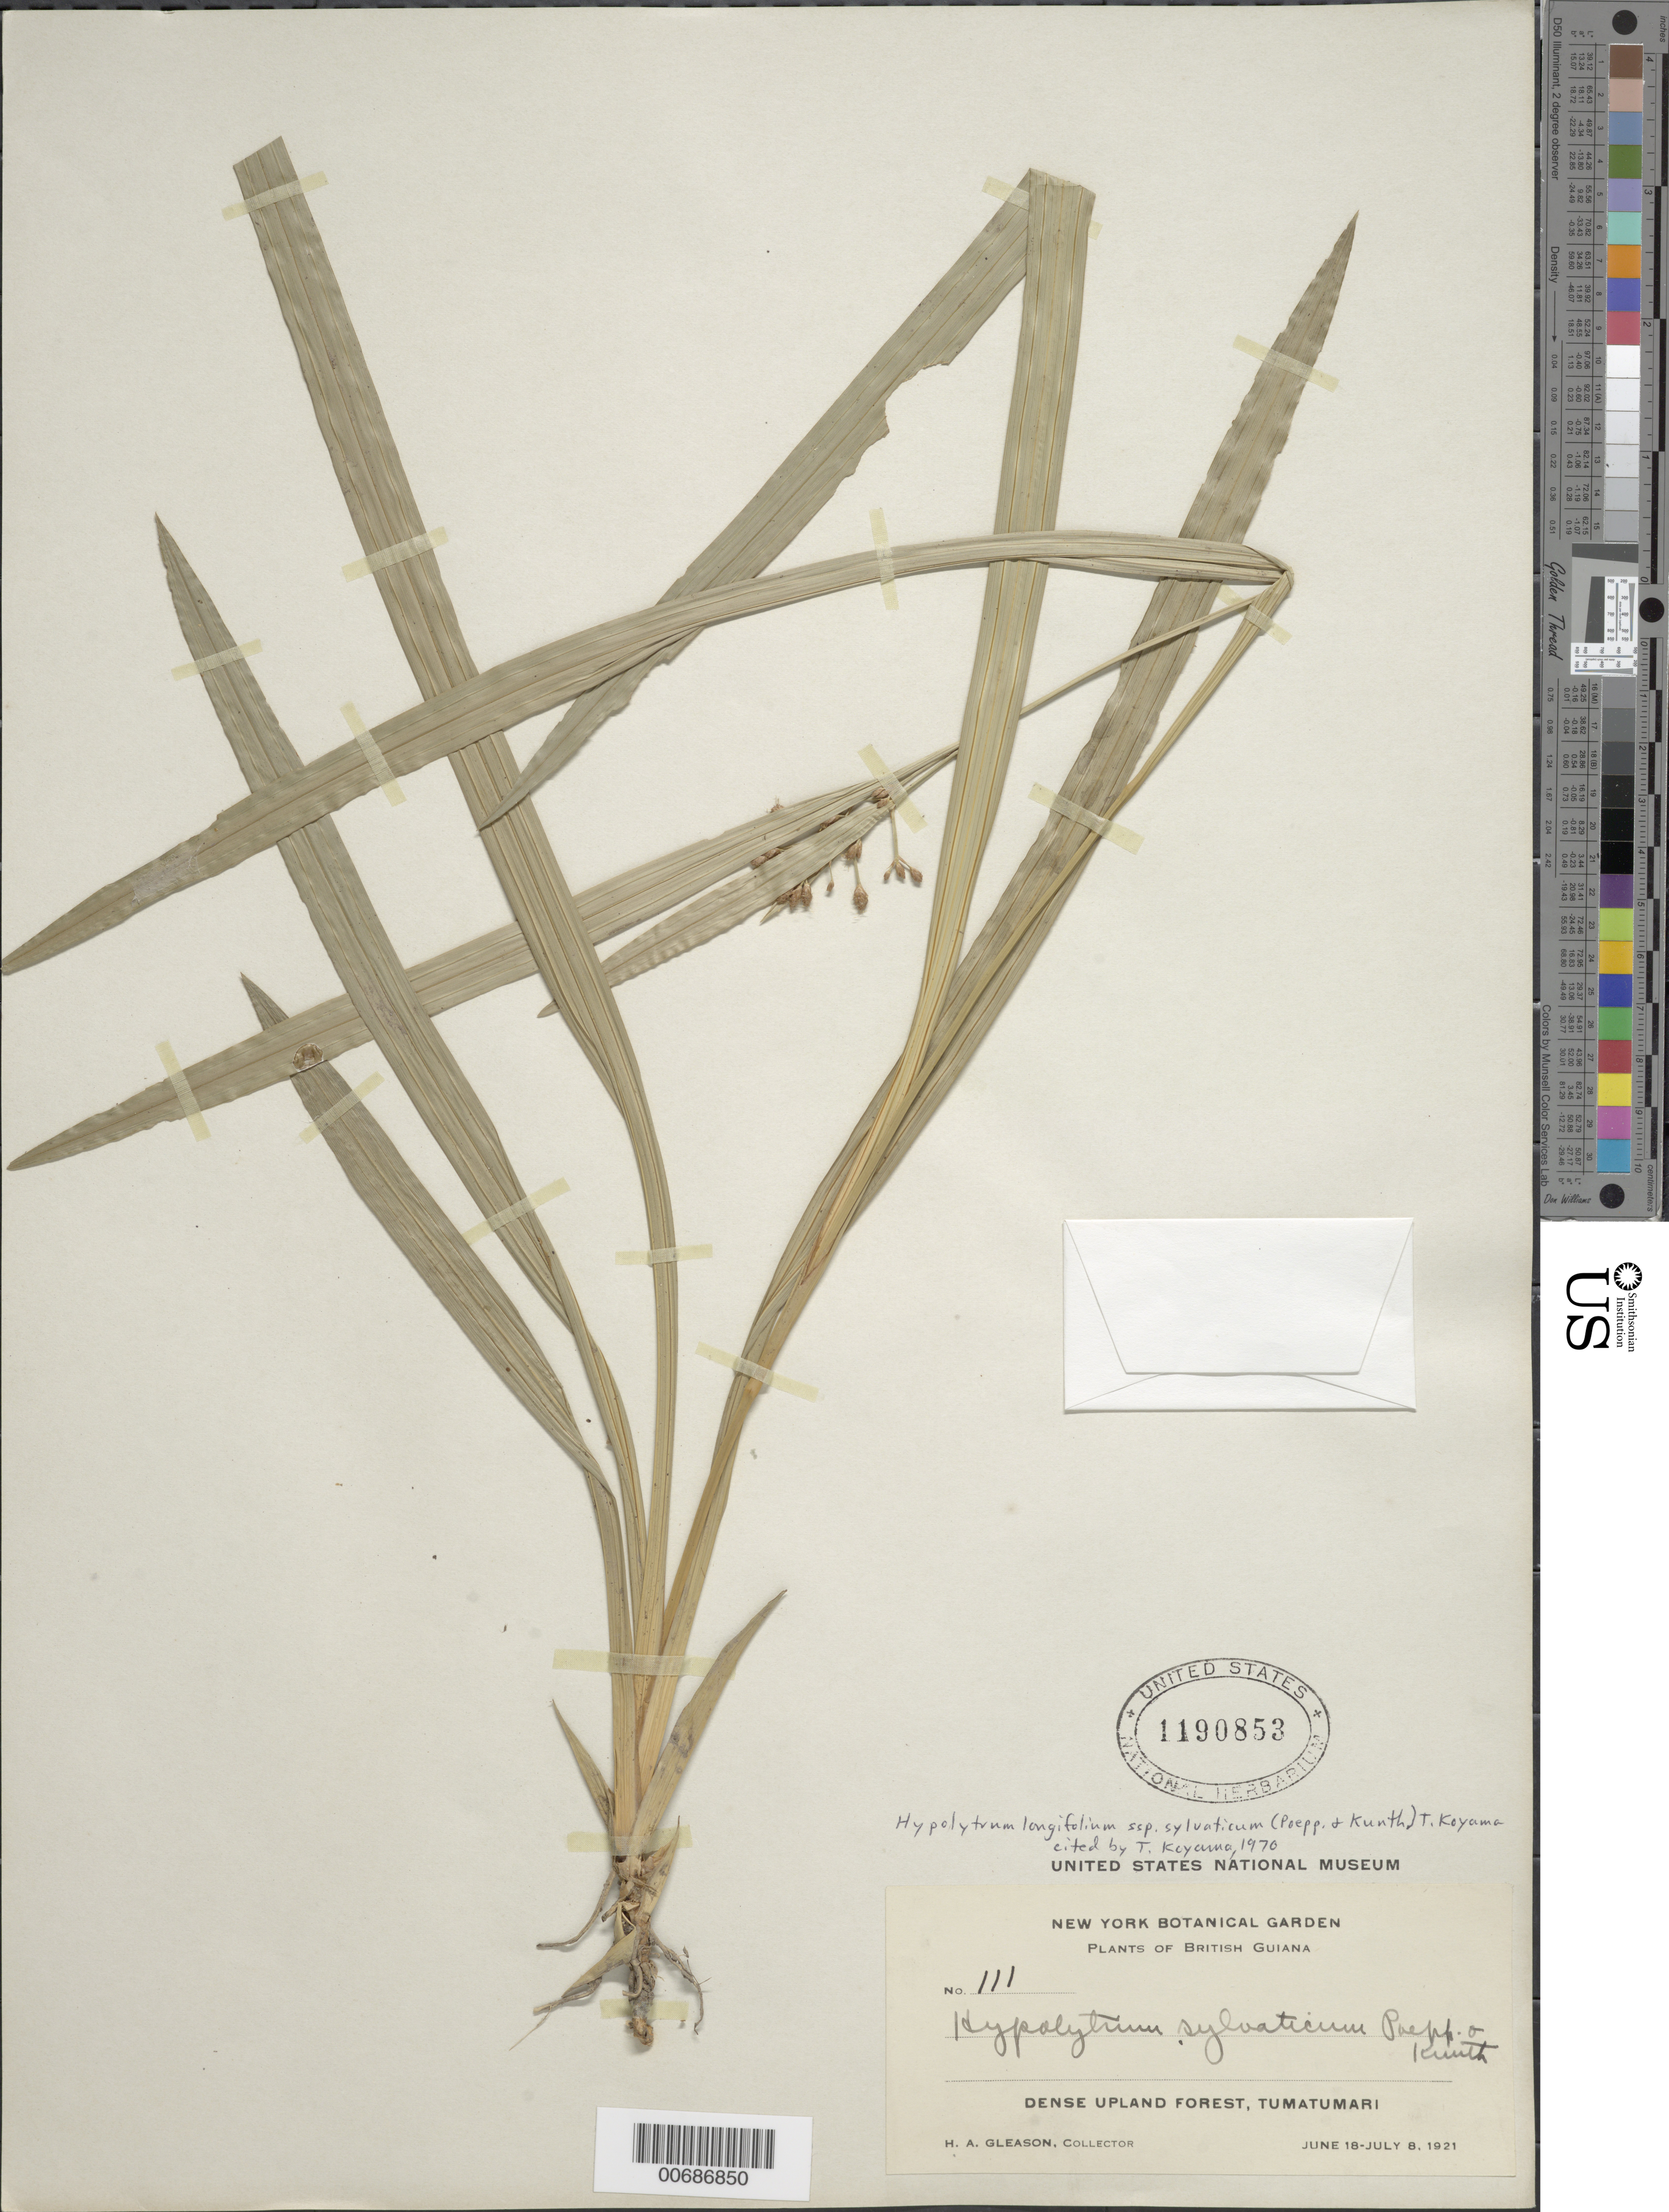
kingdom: Plantae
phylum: Tracheophyta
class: Liliopsida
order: Poales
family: Cyperaceae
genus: Hypolytrum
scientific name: Hypolytrum longifolium subsp. sylvaticum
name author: (Poepp. ex Kunth) T. Koyama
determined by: Koyama, Tetsuo M.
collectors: H. A. Gleason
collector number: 111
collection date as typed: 18-Jun-21 to 8-Jul-21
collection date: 1921-06-18/1921-07-08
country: Guyana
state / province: Potaro-Siparuni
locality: Tumatumari Village, Potaro R.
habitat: Dense upland forest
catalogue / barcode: US 1190853